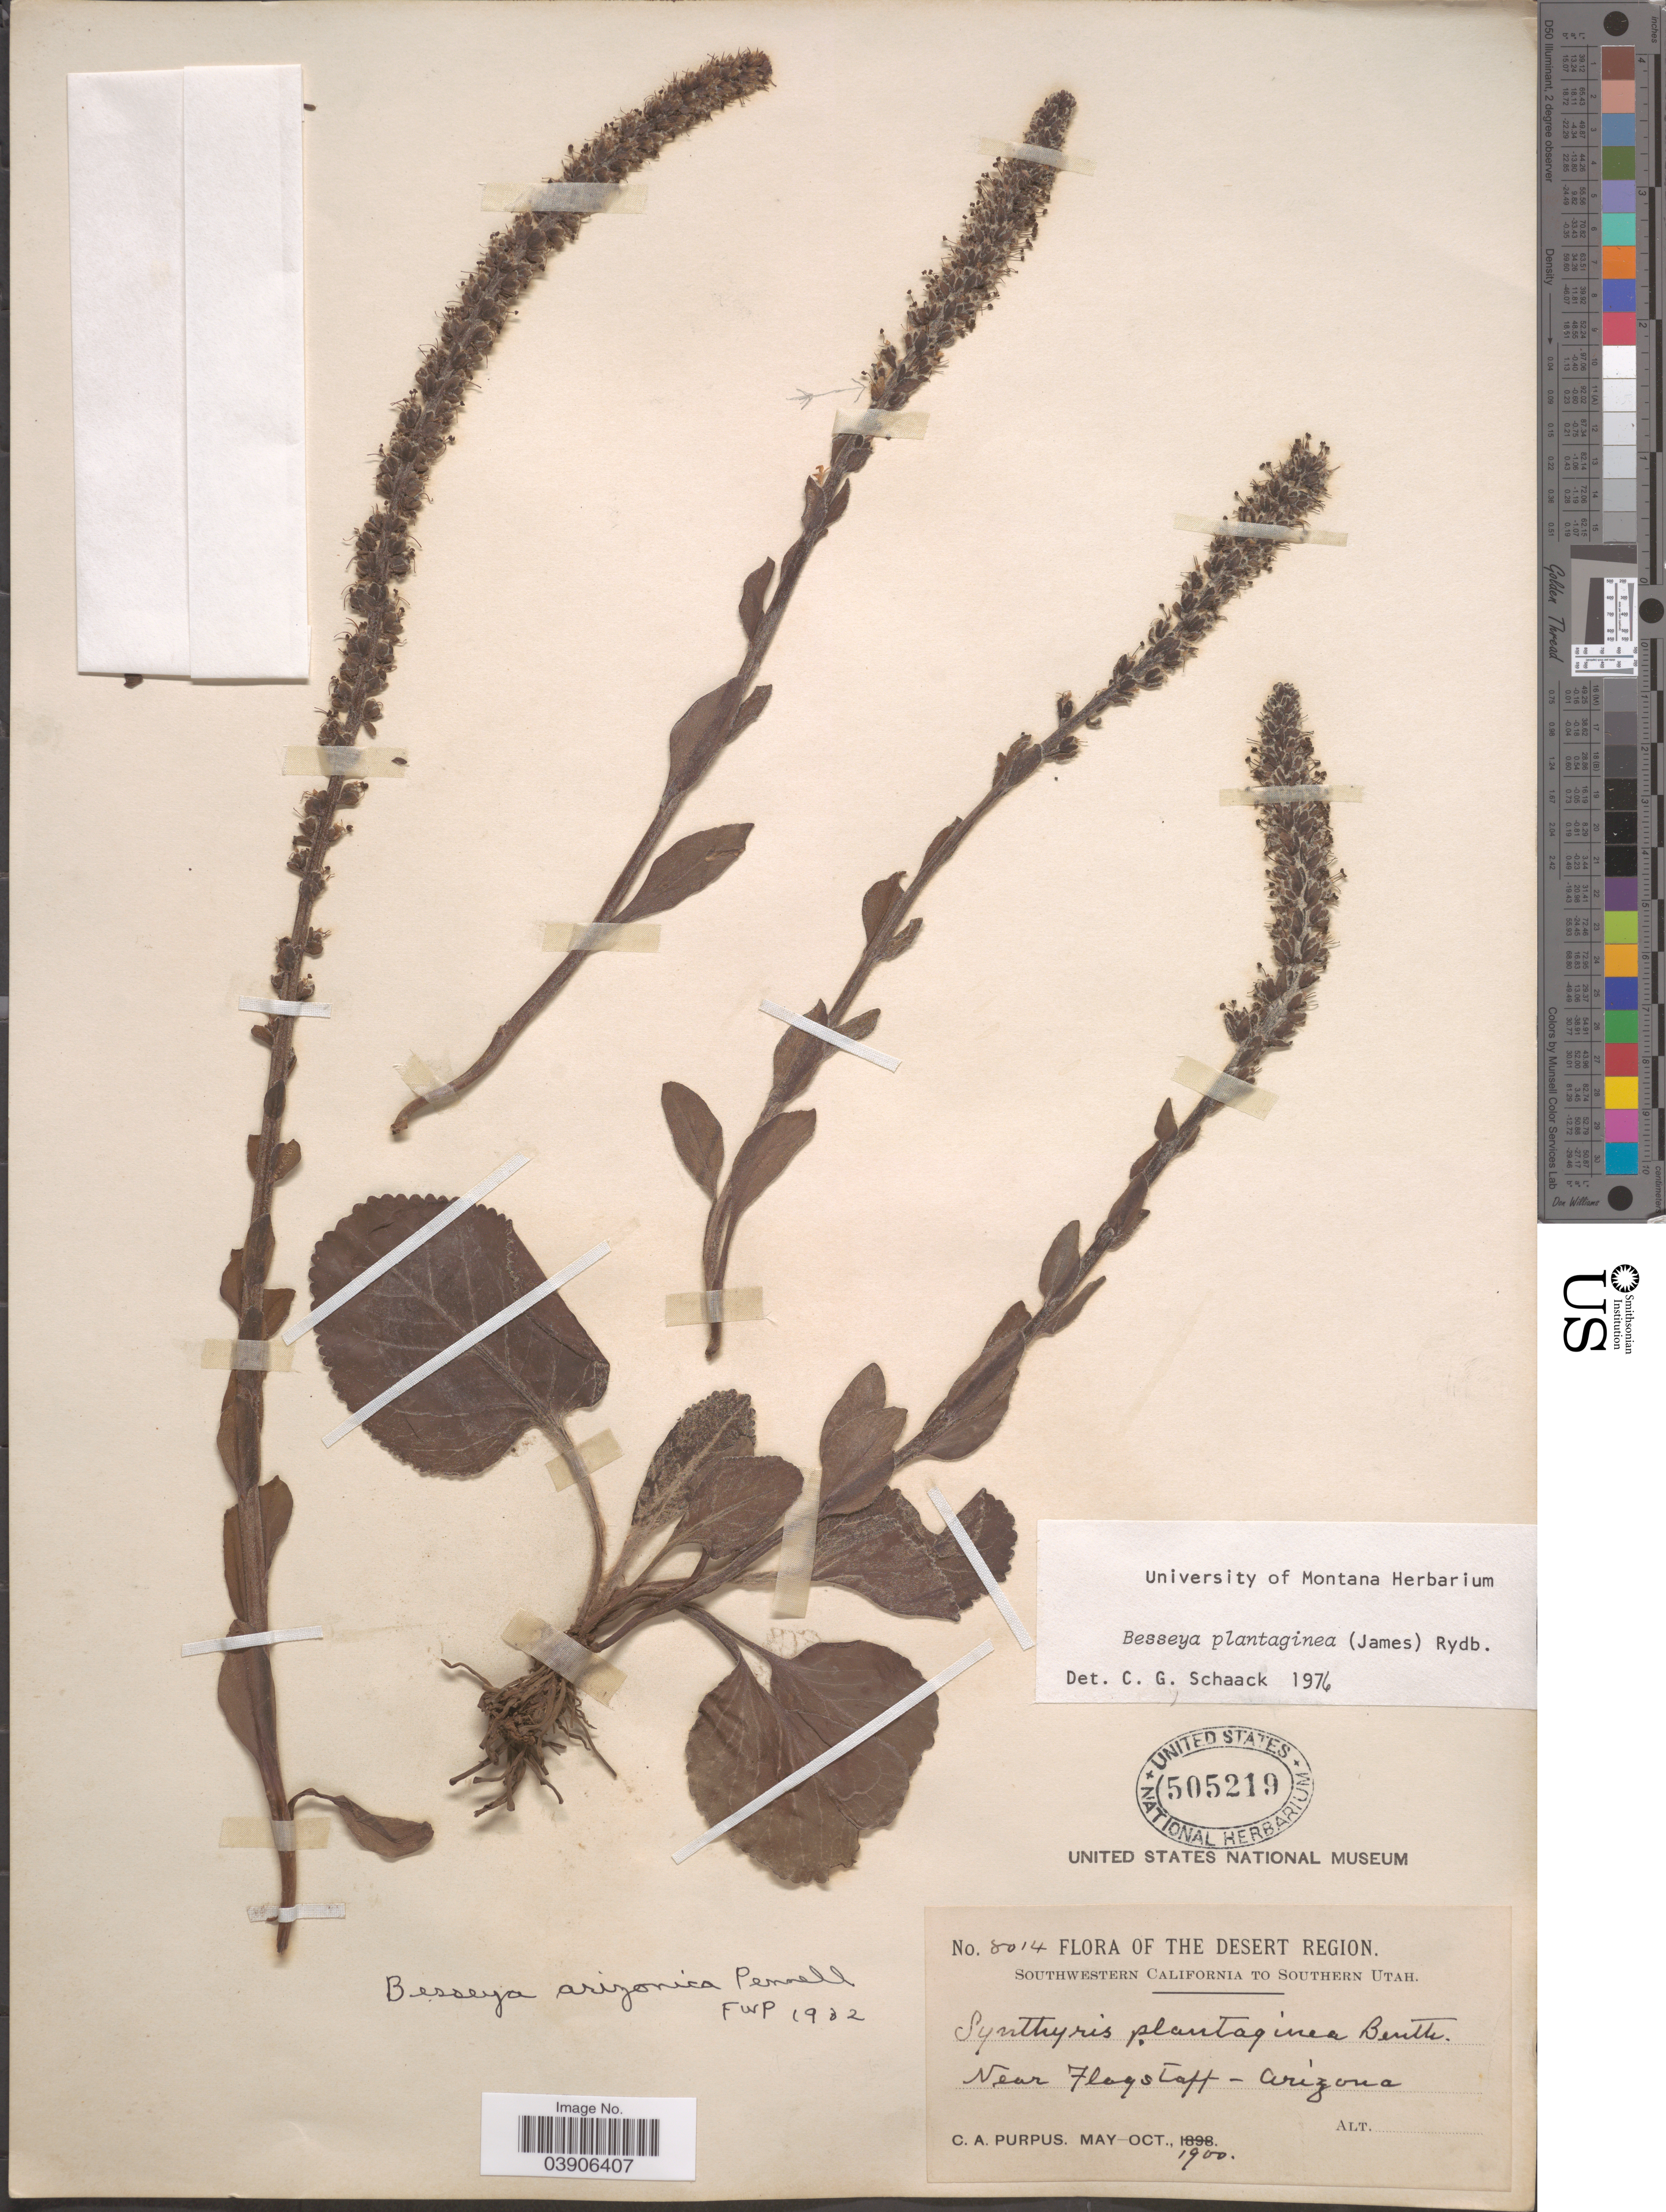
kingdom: Plantae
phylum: Tracheophyta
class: Magnoliopsida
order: Lamiales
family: Plantaginaceae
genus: Synthyris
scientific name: Synthyris plantaginea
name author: (E. James) Benth.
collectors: C. A. Purpus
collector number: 8014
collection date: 1900-05/1900-10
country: United States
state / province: Arizona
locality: The Desert Region. Near Flagstaff.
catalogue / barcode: US 505219